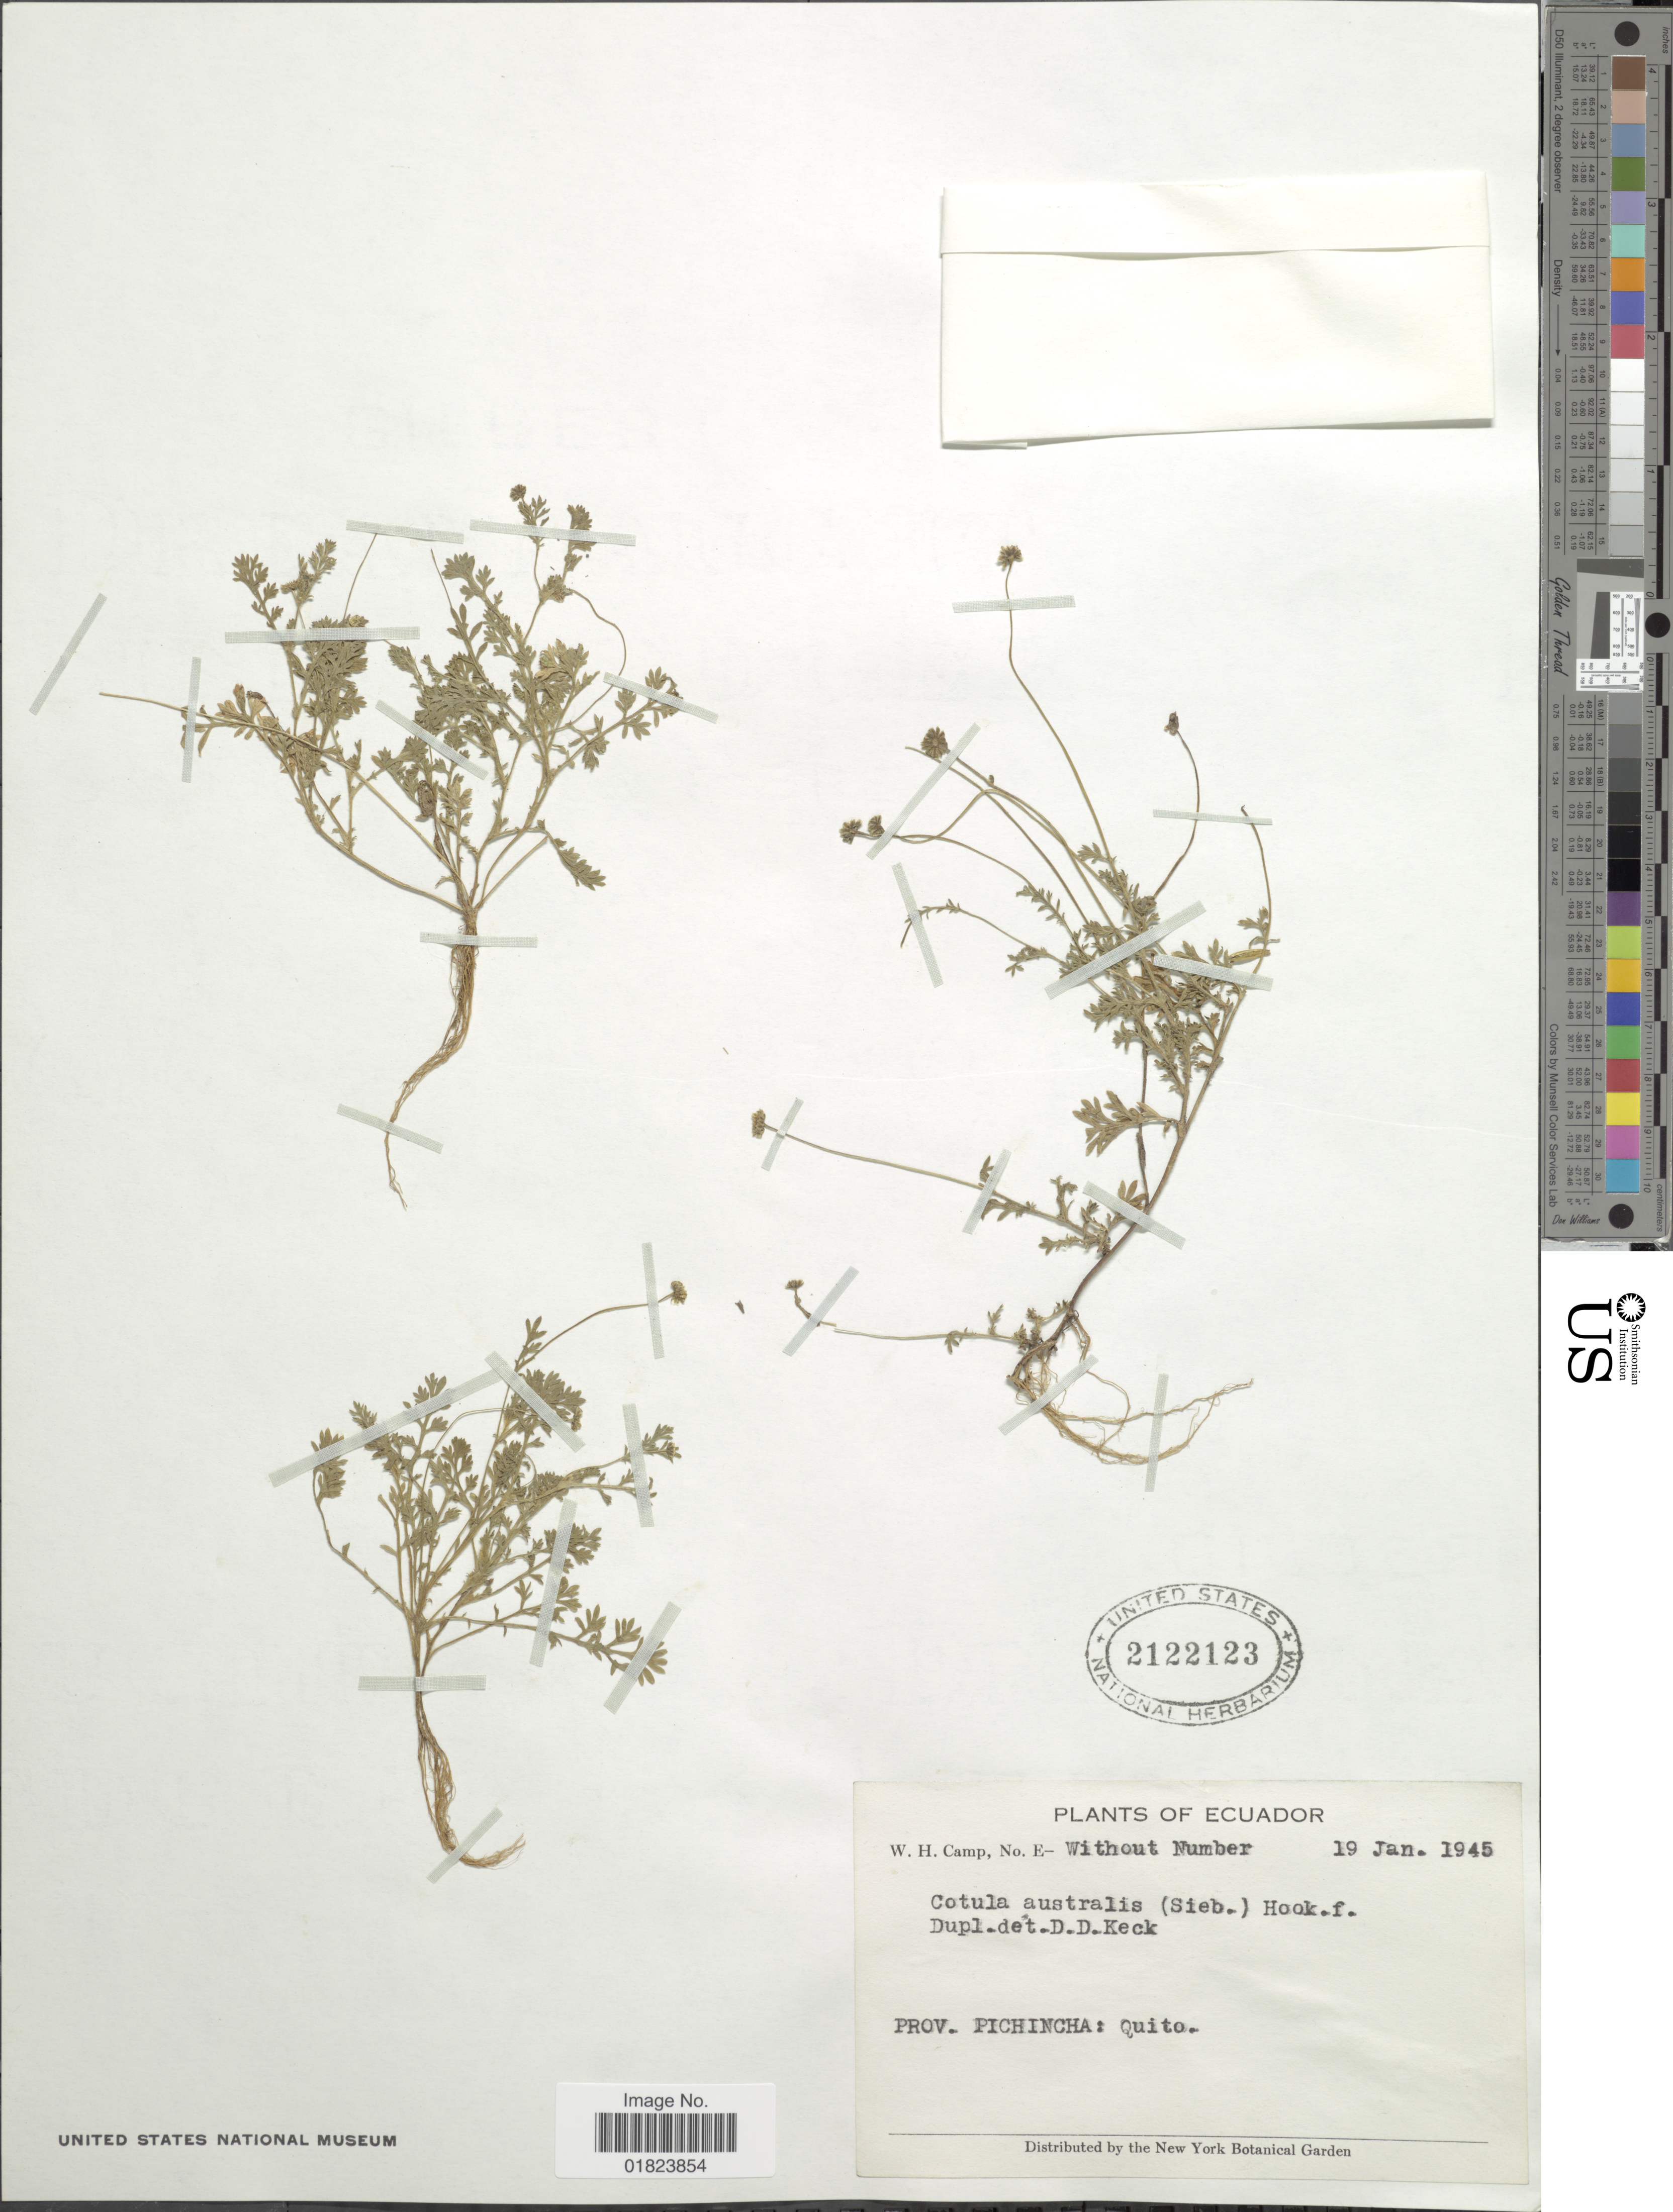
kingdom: Plantae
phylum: Tracheophyta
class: Magnoliopsida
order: Asterales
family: Asteraceae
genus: Cotula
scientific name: Cotula australis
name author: (Sieber ex Spreng.) Hook. f.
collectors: W. H. Camp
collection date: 1945-01-19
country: Ecuador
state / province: Pichincha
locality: Quito.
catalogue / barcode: US 2122123